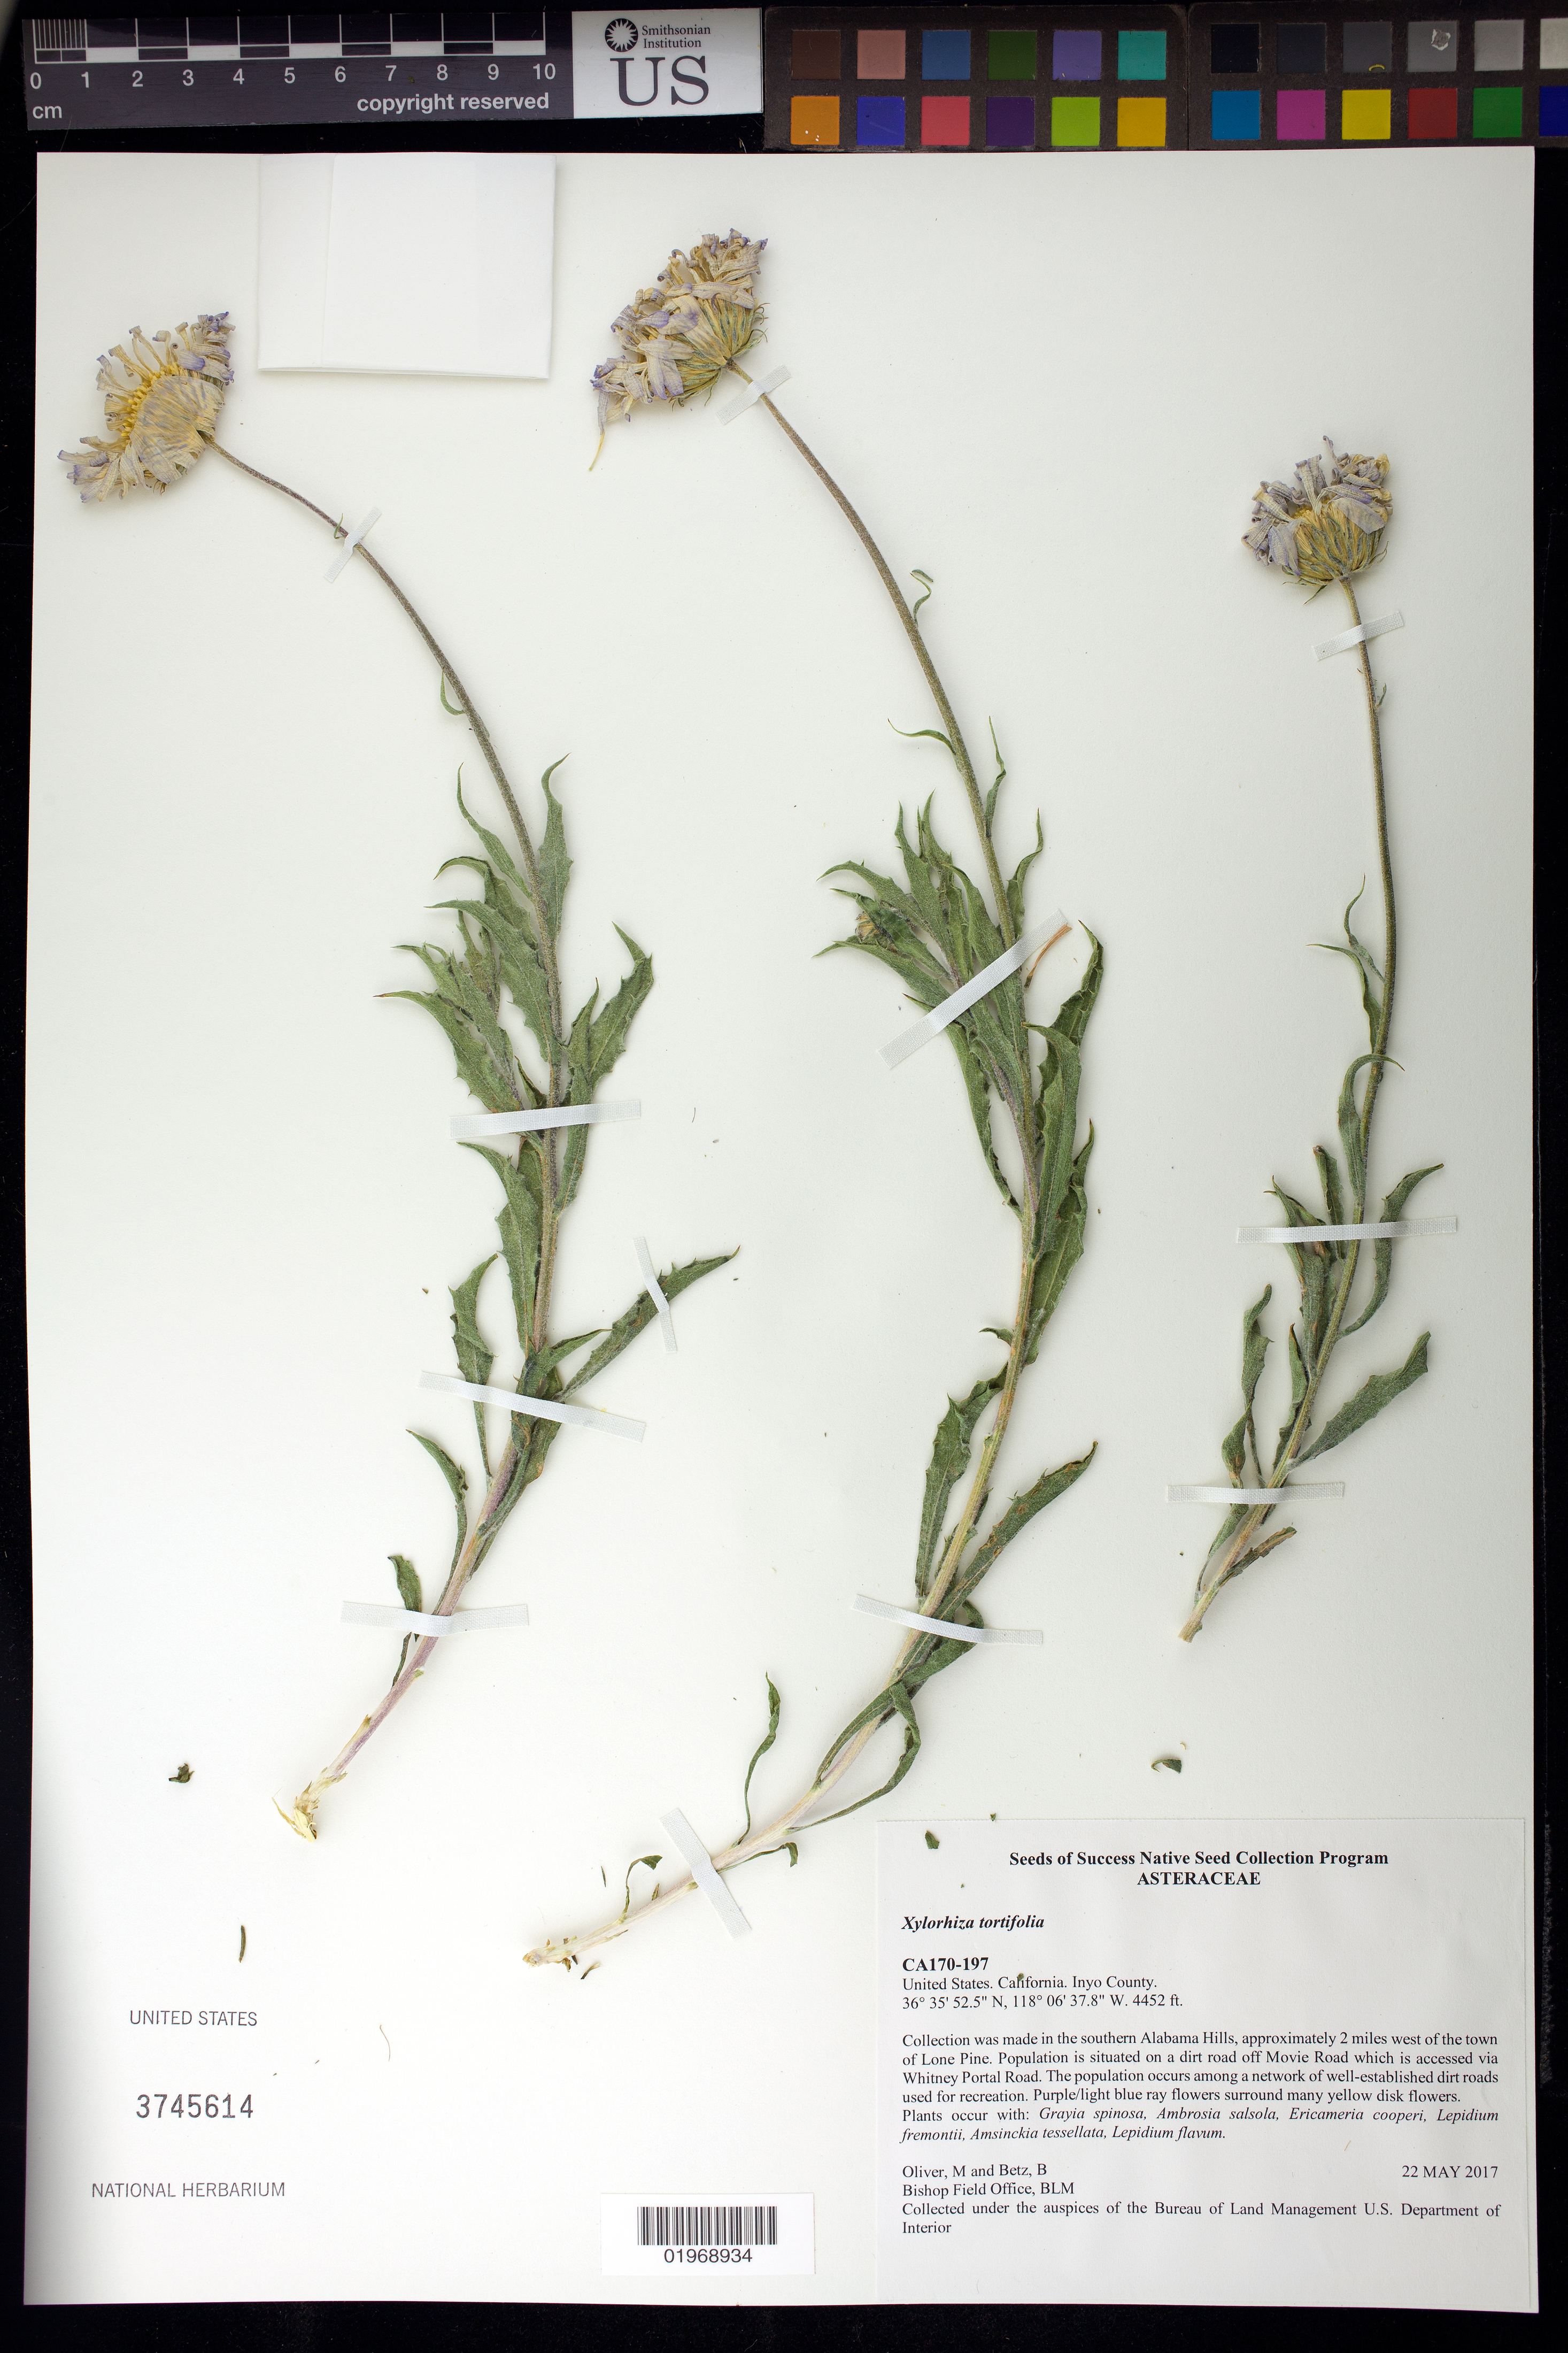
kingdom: Plantae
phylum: Tracheophyta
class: Magnoliopsida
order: Asterales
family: Asteraceae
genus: Xylorhiza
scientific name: Xylorhiza tortifolia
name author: (Torr. & A. Gray) Greene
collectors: M. Oliver & B. Betz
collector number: CA170-197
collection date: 2017-04-22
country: United States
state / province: California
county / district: Inyo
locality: Alabama Hills, 2 mi. W of Lone Pine, off Movie Rd.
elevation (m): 1357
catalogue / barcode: US 3745614